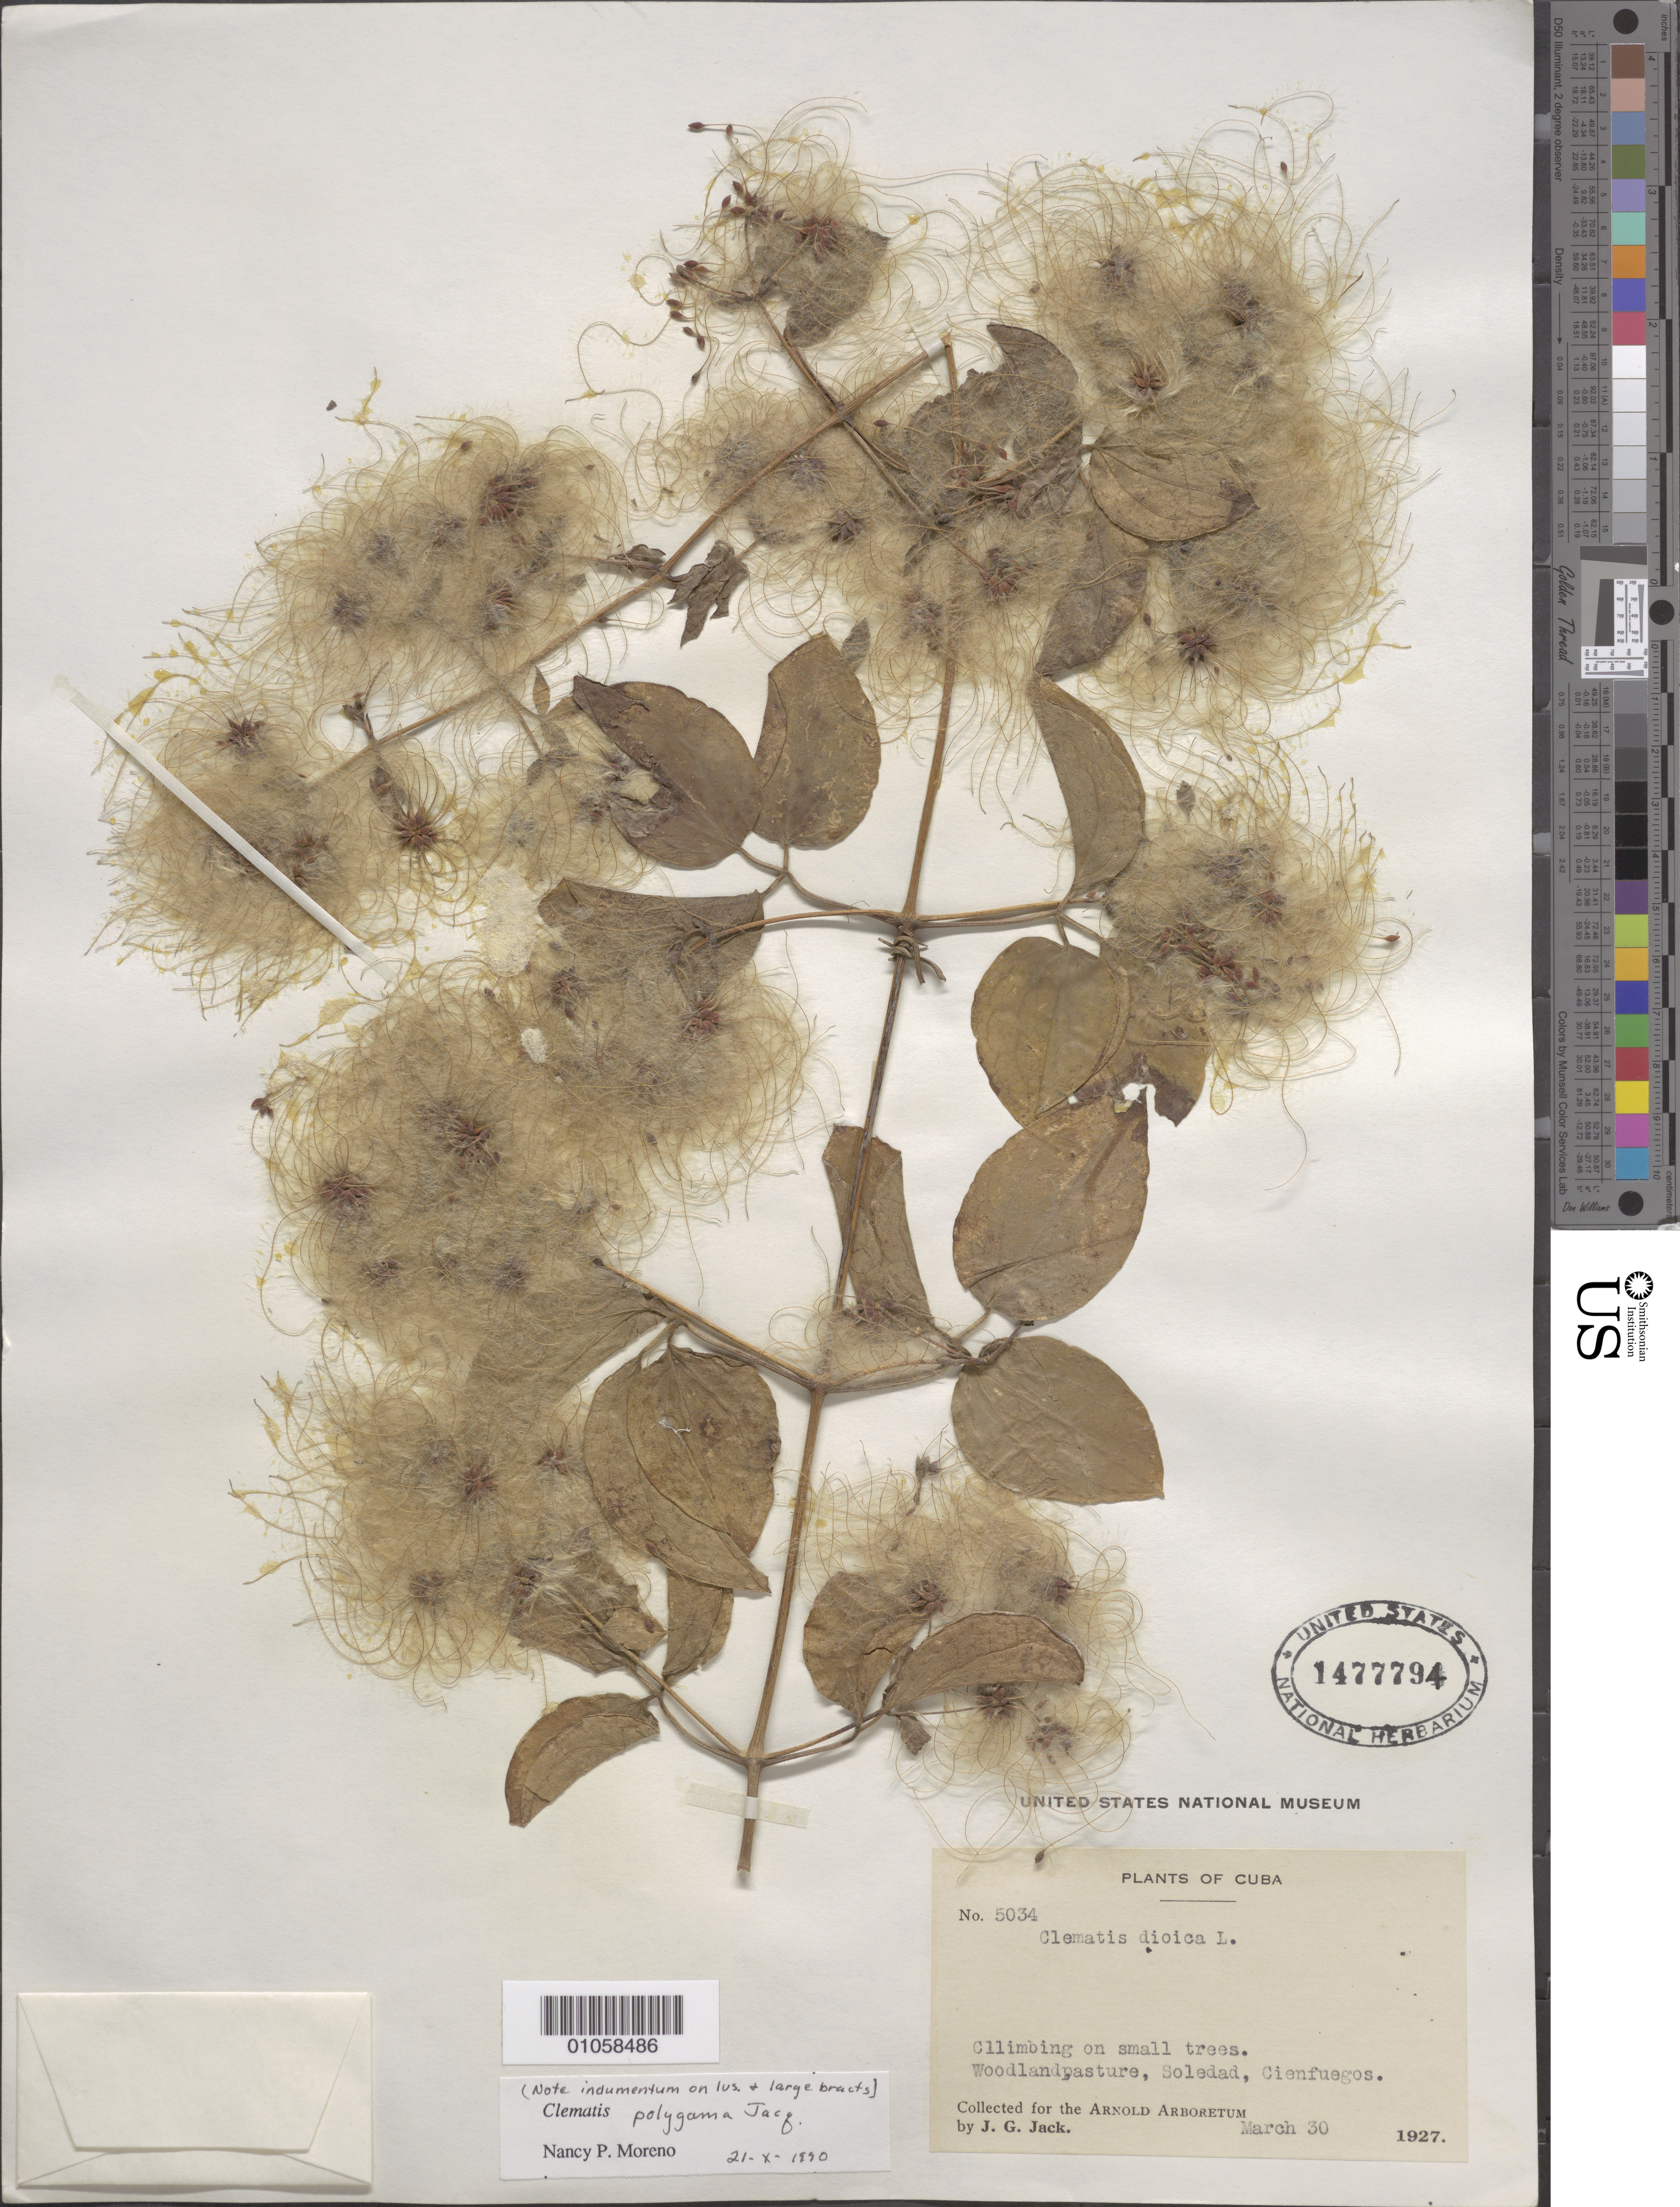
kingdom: Plantae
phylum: Tracheophyta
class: Magnoliopsida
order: Ranunculales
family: Ranunculaceae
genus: Clematis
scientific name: Clematis polygama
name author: Jacq.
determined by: Moreno, N. P.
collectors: J. G. Jack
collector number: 5034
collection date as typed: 30 Mar 1927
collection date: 1927-03-30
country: Cuba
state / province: Cienfuegos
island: Cuba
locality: Cienfuegos, Soledad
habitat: Woodland pasture, growing on small trees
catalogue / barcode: US 1477794